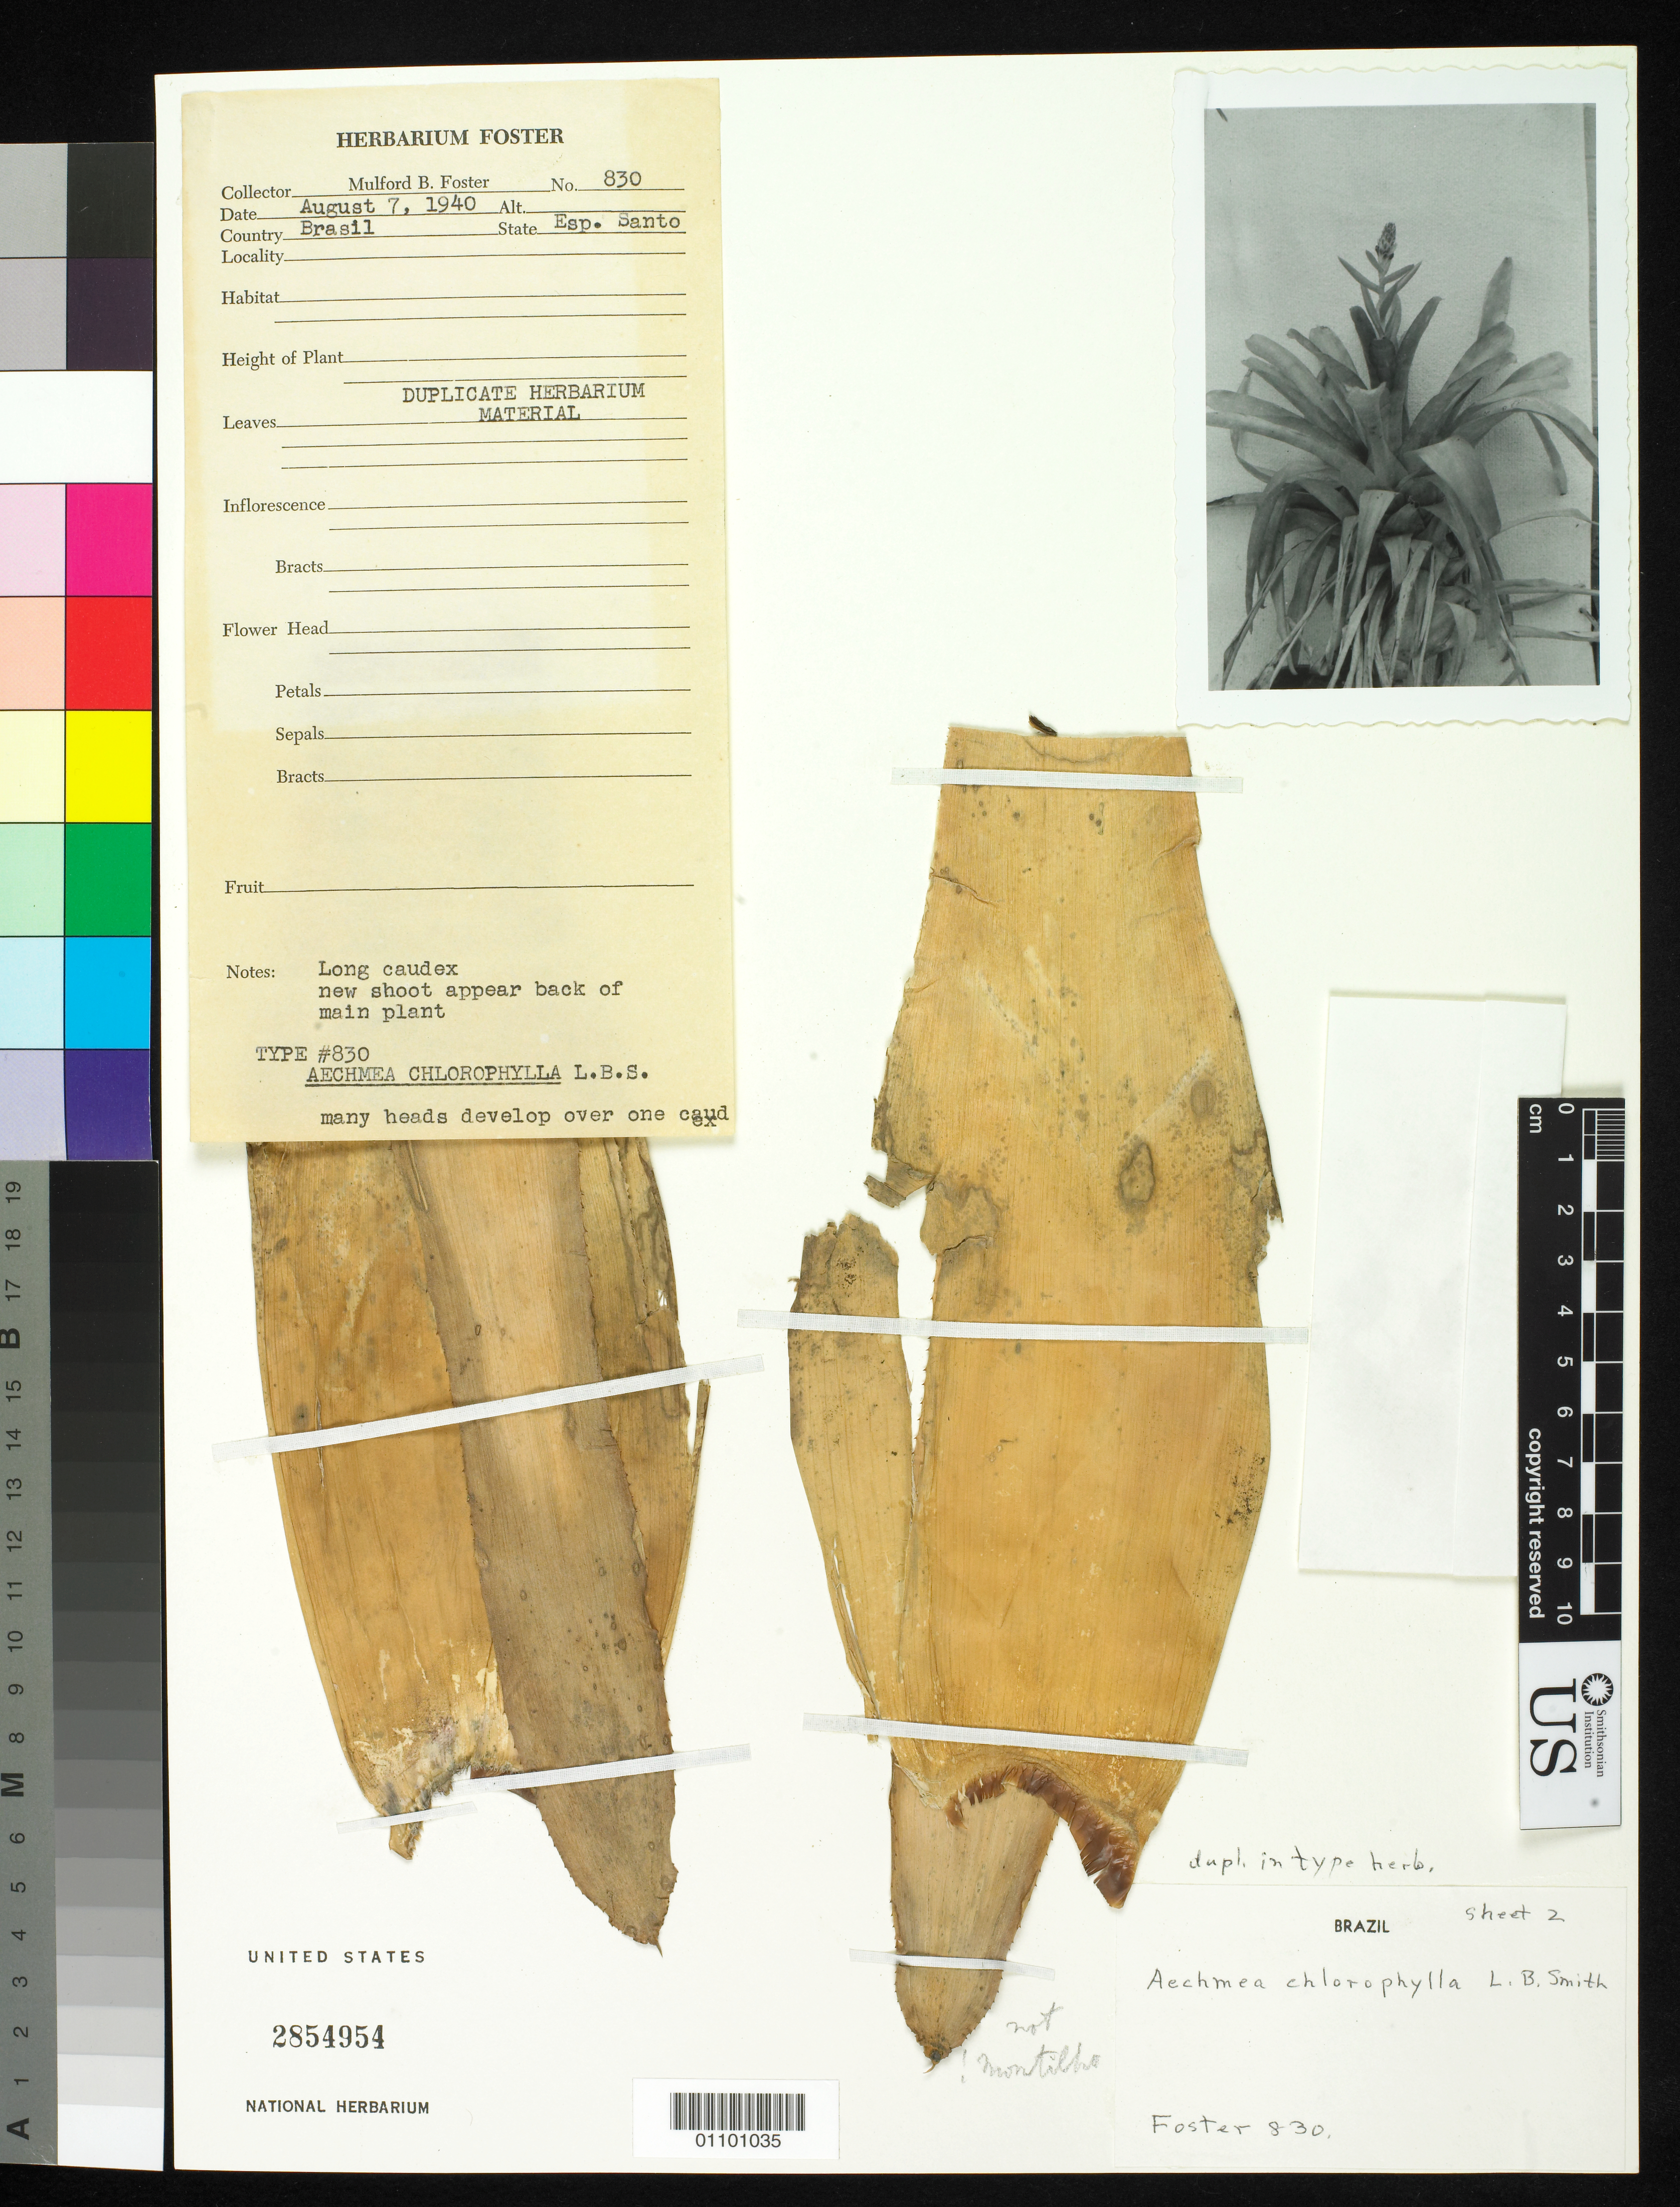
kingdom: Plantae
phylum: Tracheophyta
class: Liliopsida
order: Poales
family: Bromeliaceae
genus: Aechmea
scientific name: Aechmea chlorophylla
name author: L.B. Sm.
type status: Isotype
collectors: M. B. Foster & R. C. Foster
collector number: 830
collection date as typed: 07 Aug 1940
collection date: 1940-08-07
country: Brazil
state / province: Espírito Santo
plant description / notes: Date on this sheet is different from the other two sheets.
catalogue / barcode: US 2854954